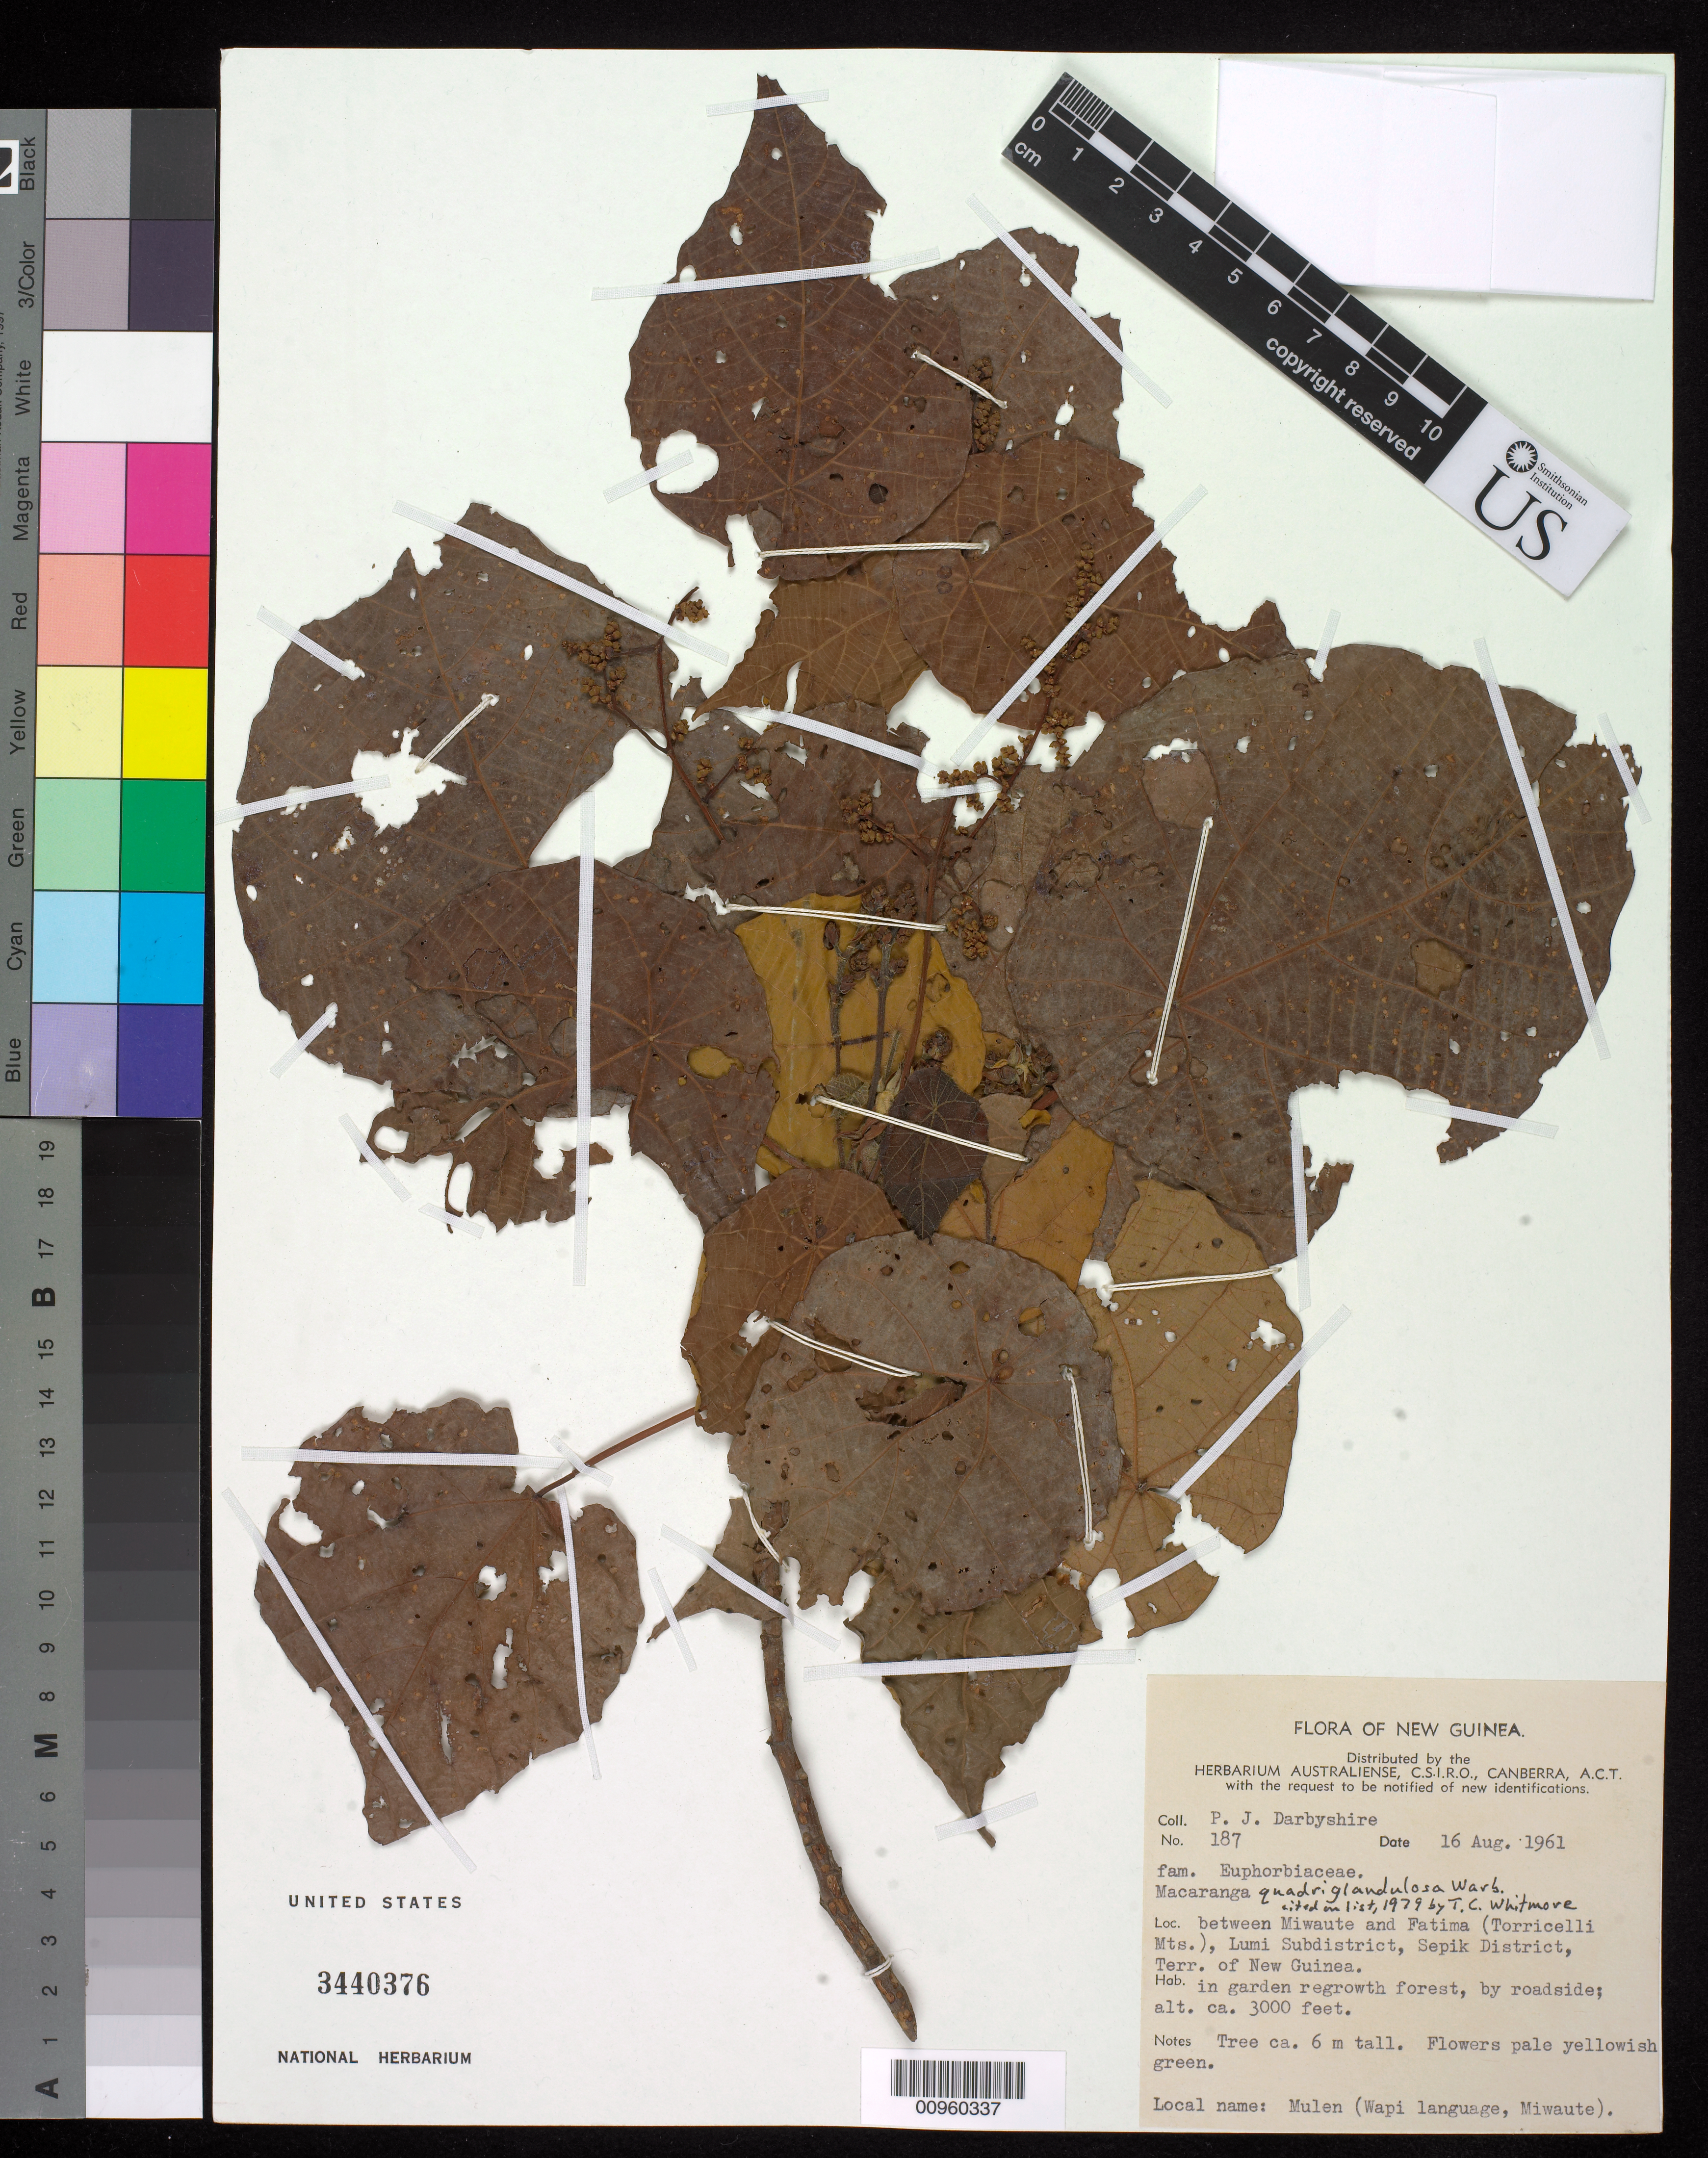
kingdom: Plantae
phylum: Tracheophyta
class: Magnoliopsida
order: Malpighiales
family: Euphorbiaceae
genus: Macaranga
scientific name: Macaranga quadriglandulosa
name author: Warb.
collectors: P. Darbyshire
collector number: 187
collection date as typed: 16 Aug 1961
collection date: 1961-08-16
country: Papua New Guinea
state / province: Sandaun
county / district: Lumi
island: New Guinea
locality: Torricelli Mts., between Miwaute and Fatima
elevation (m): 914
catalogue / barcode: US 3440376